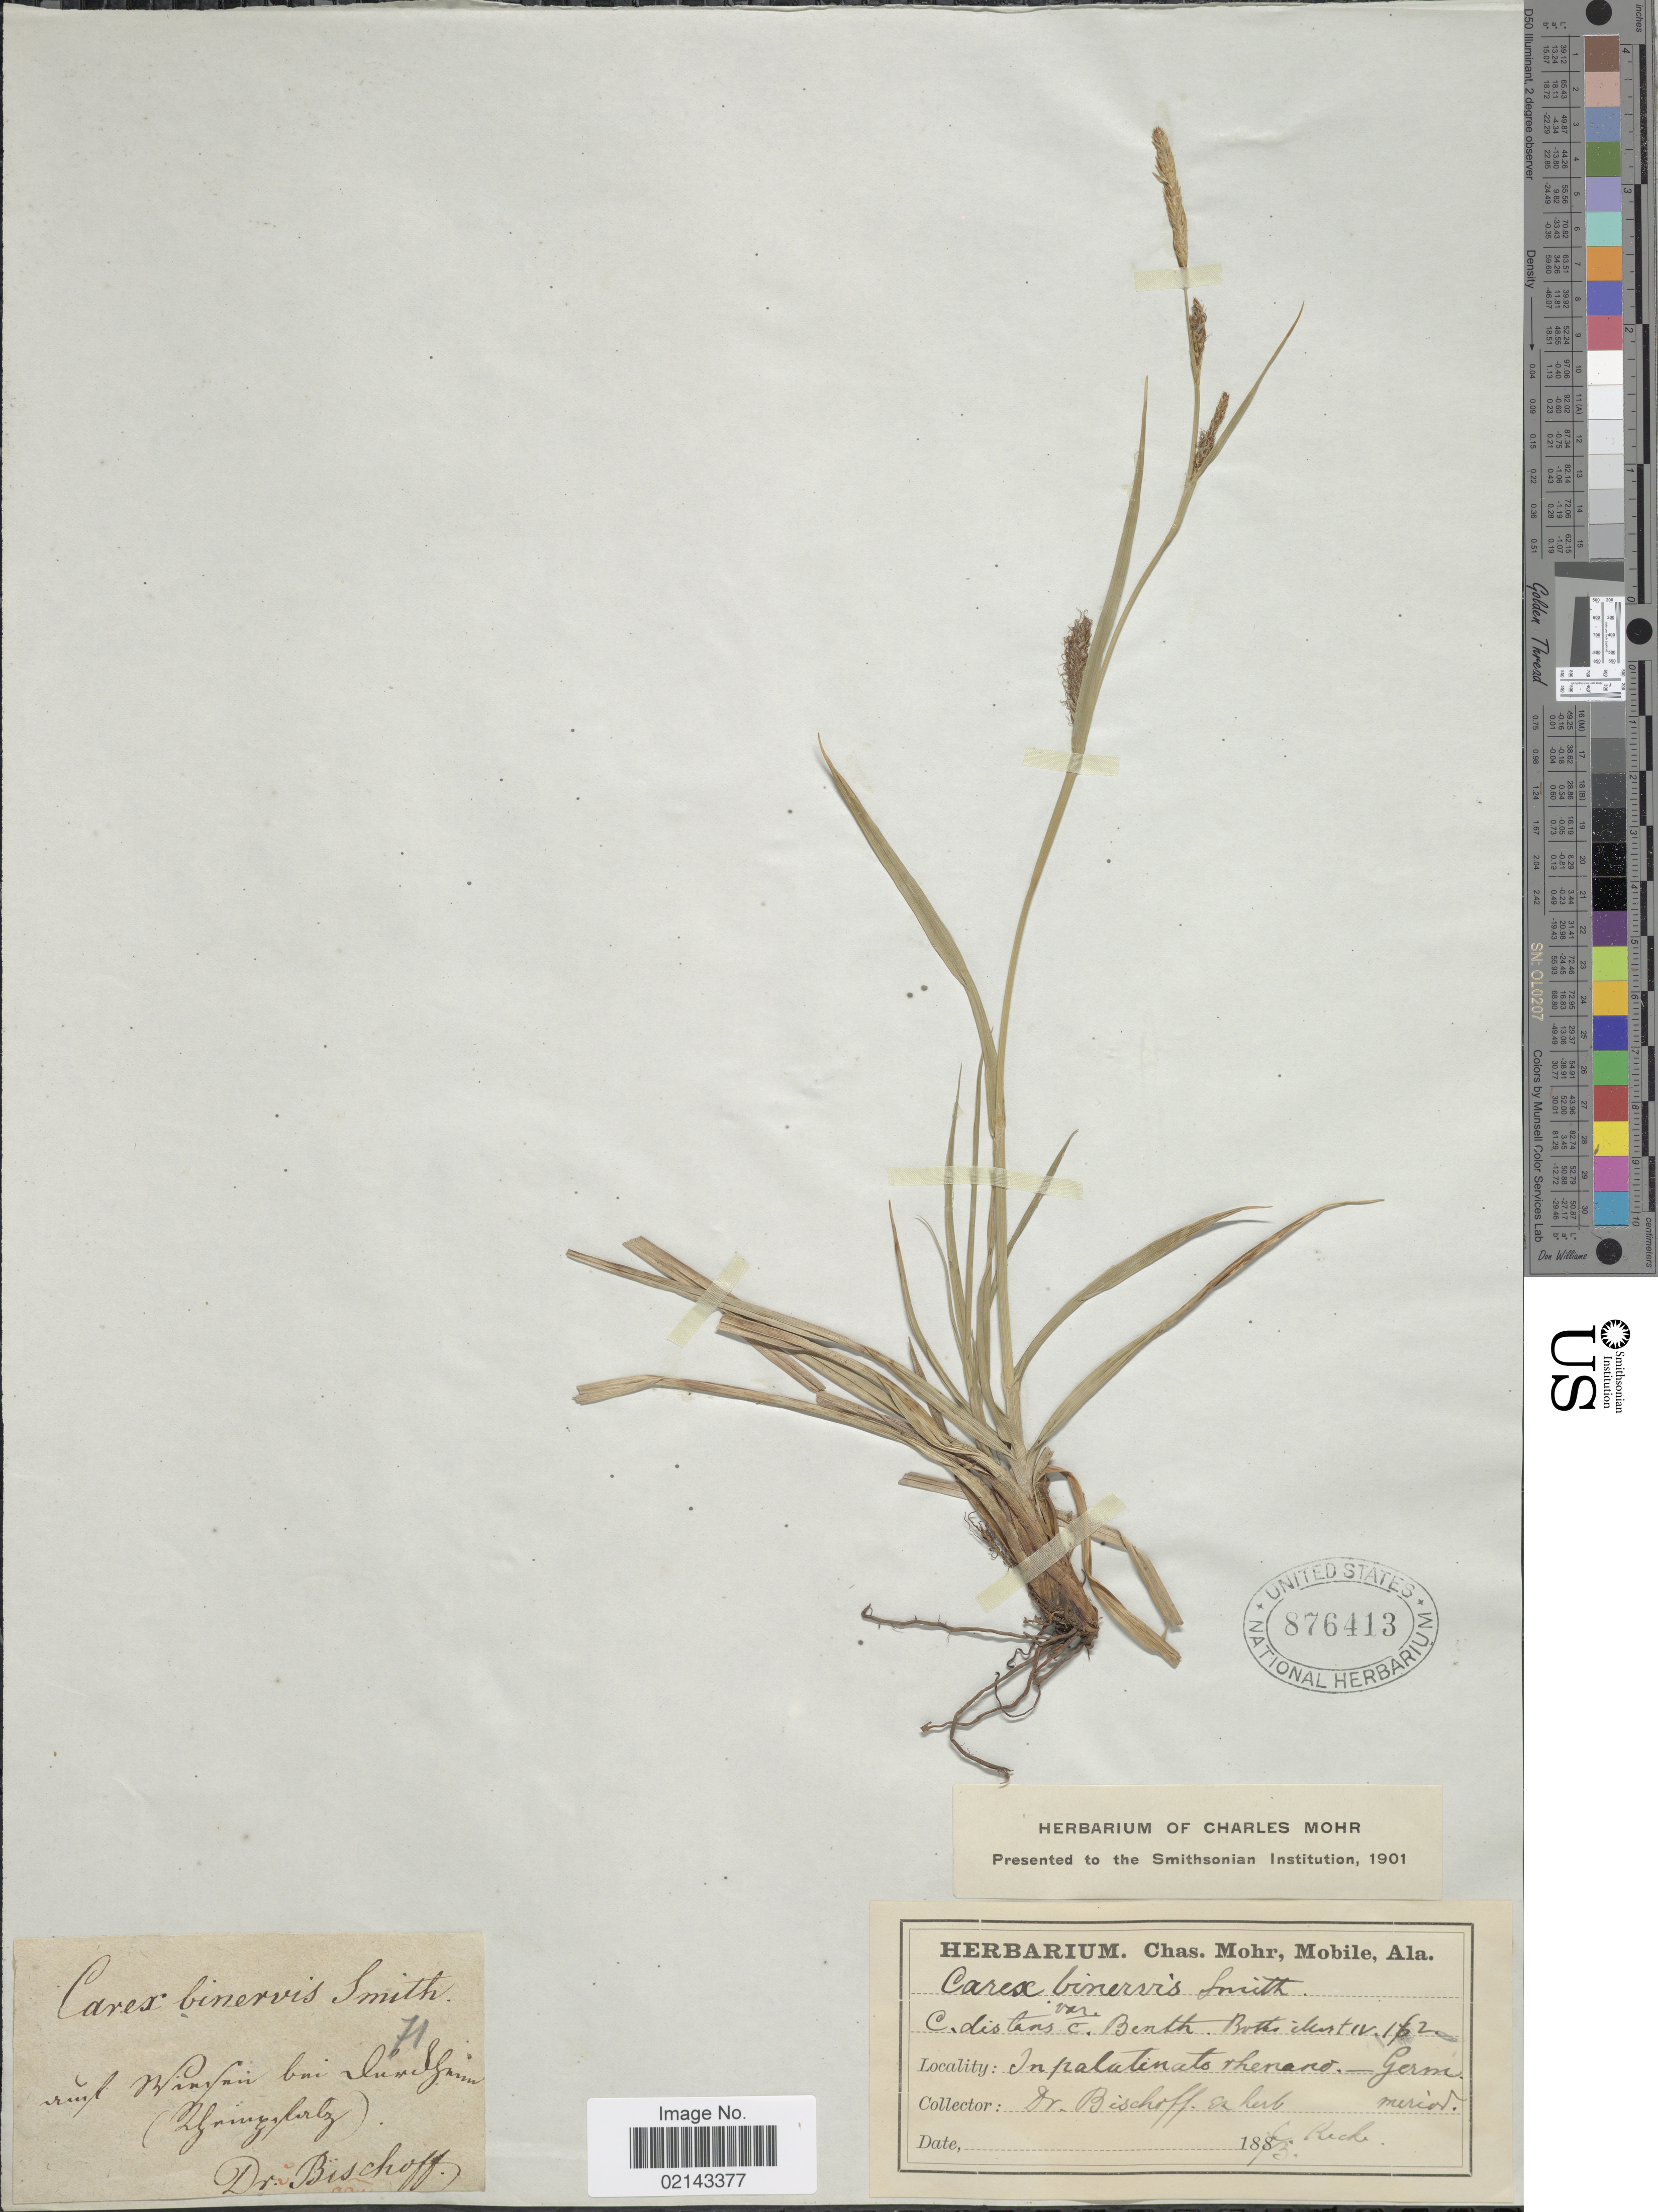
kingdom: Plantae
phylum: Tracheophyta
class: Liliopsida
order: Poales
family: Cyperaceae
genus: Carex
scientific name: Carex distans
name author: L.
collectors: -. Bischoff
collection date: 1885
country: Germany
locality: In palatinato rhenano - Germ. merid [interpreted]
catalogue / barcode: US 876413